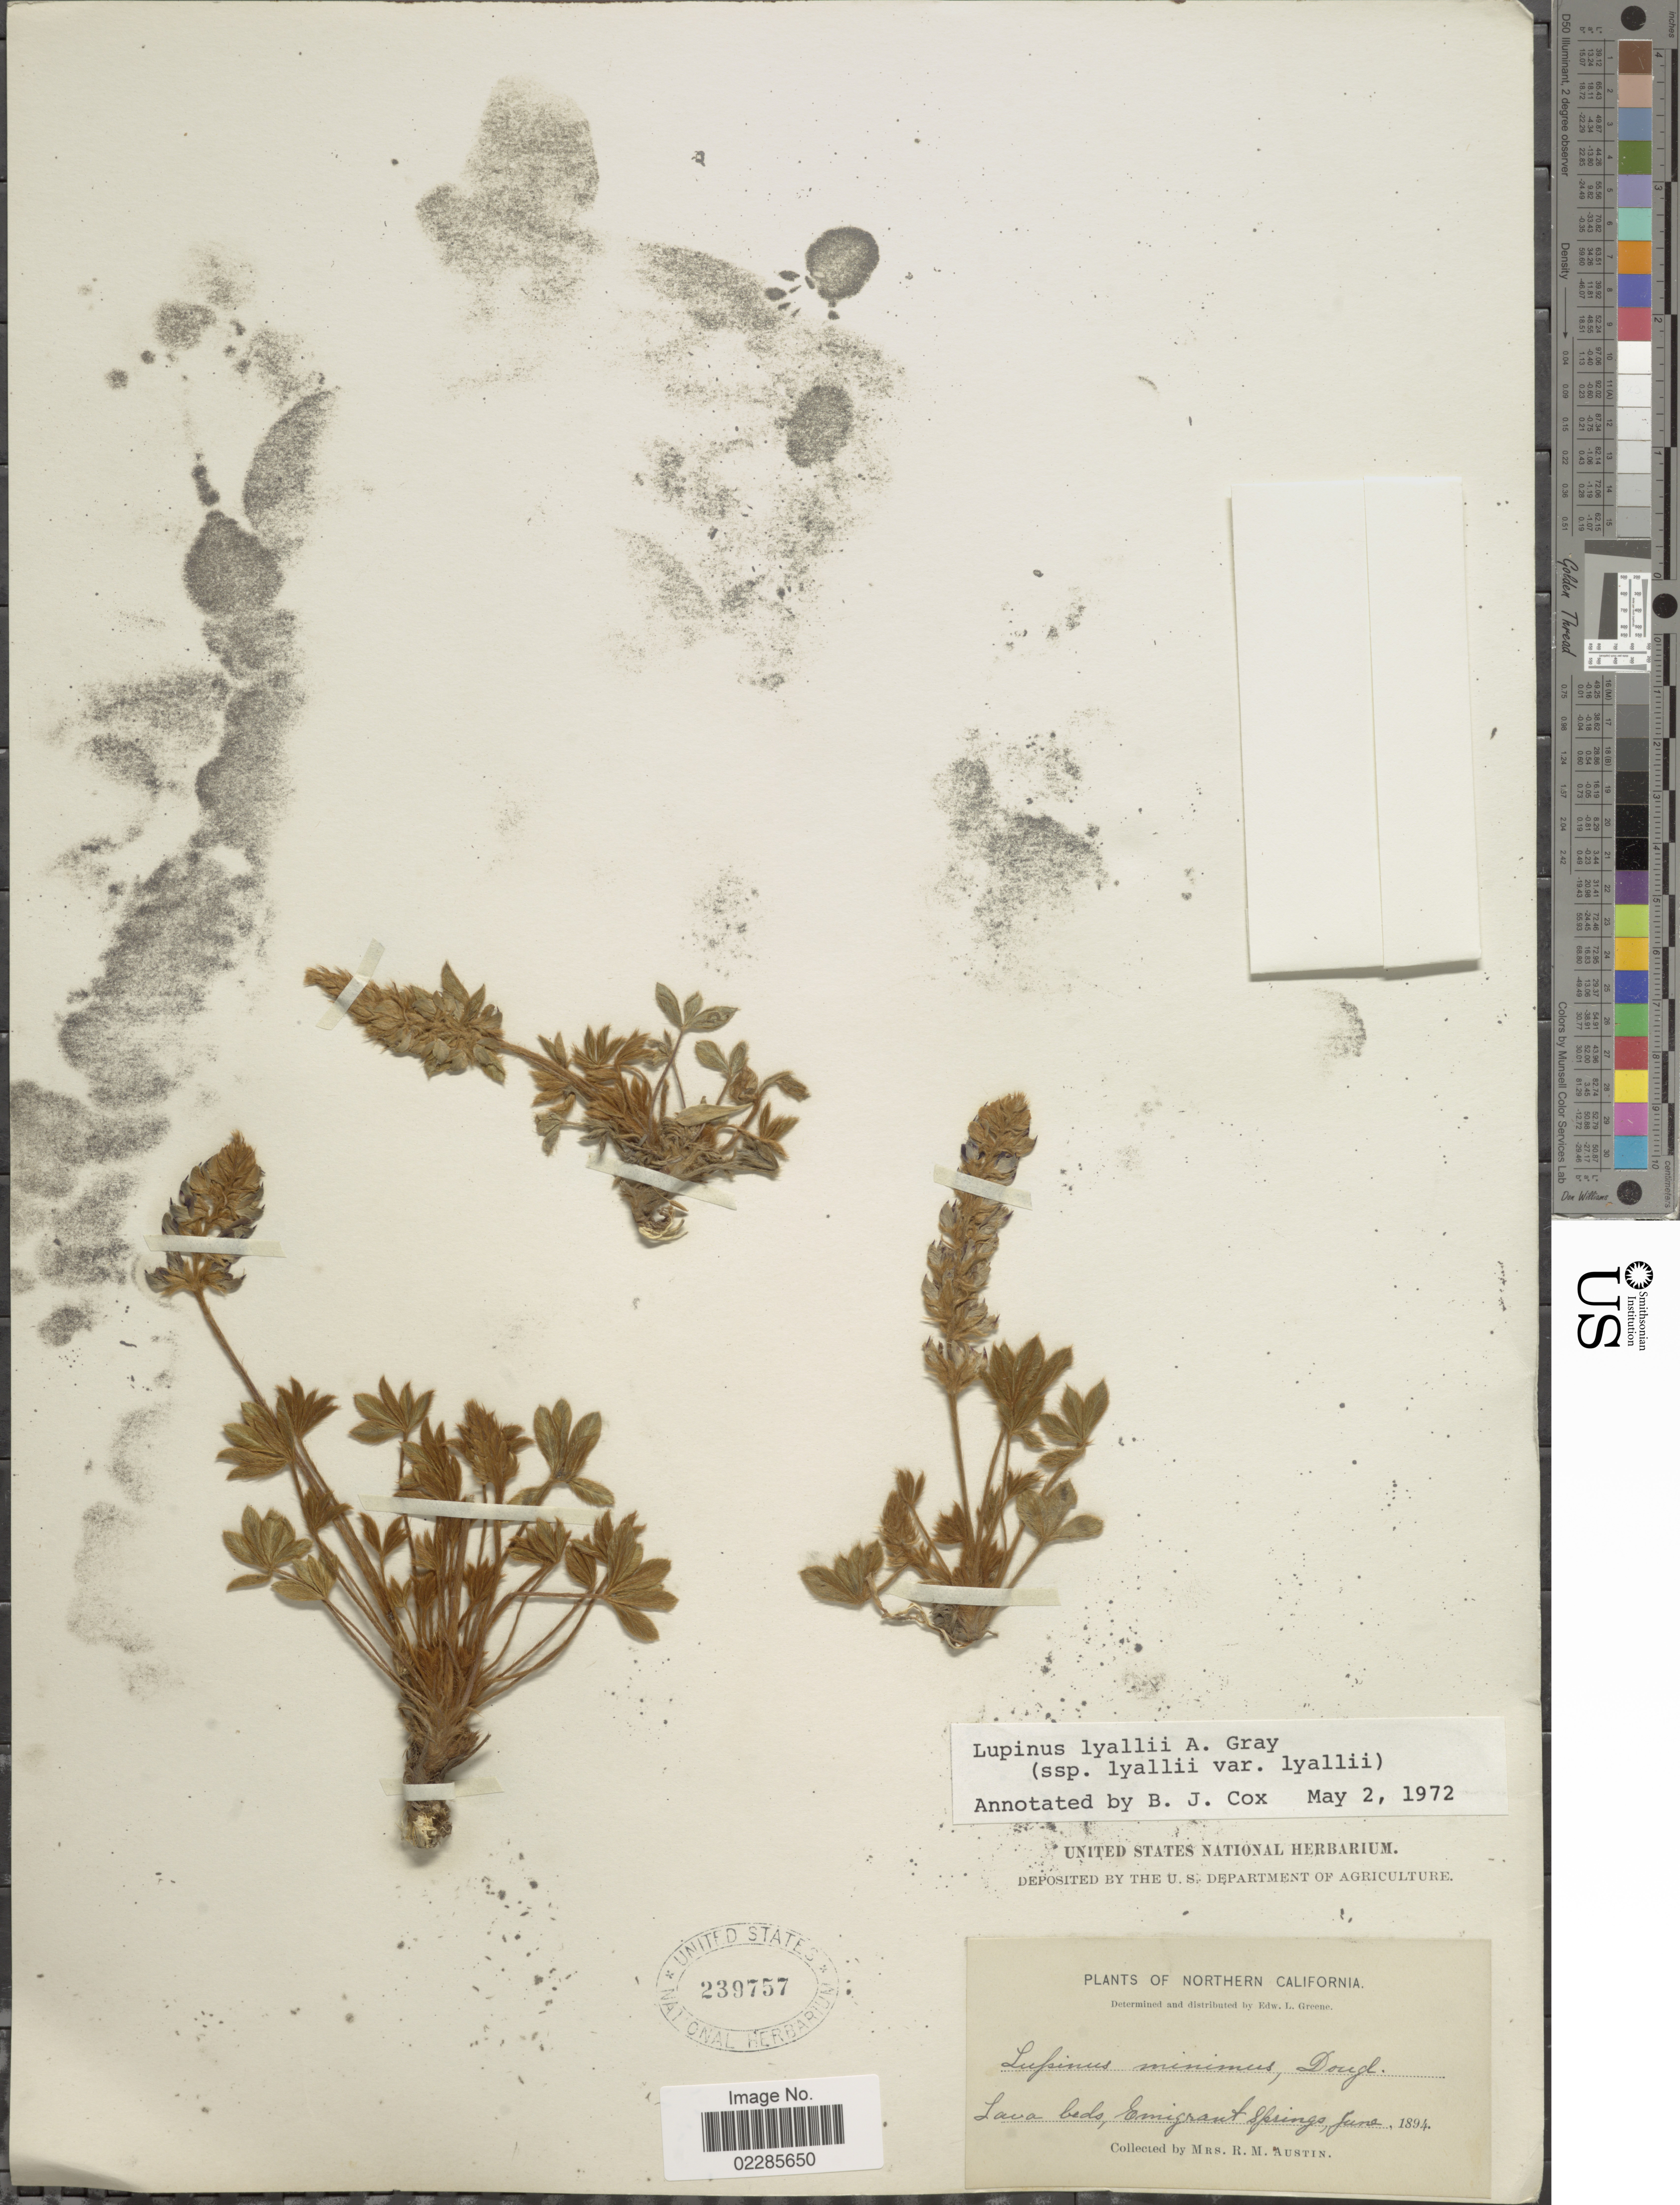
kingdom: Plantae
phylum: Tracheophyta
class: Magnoliopsida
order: Fabales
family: Fabaceae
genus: Lupinus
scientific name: Lupinus lyallii subsp. lyallii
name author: A. Gray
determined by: Cox, B. J.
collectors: R. Austin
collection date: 1894-06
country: United States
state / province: California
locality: Northern California, Emigrant Springs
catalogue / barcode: US 239757